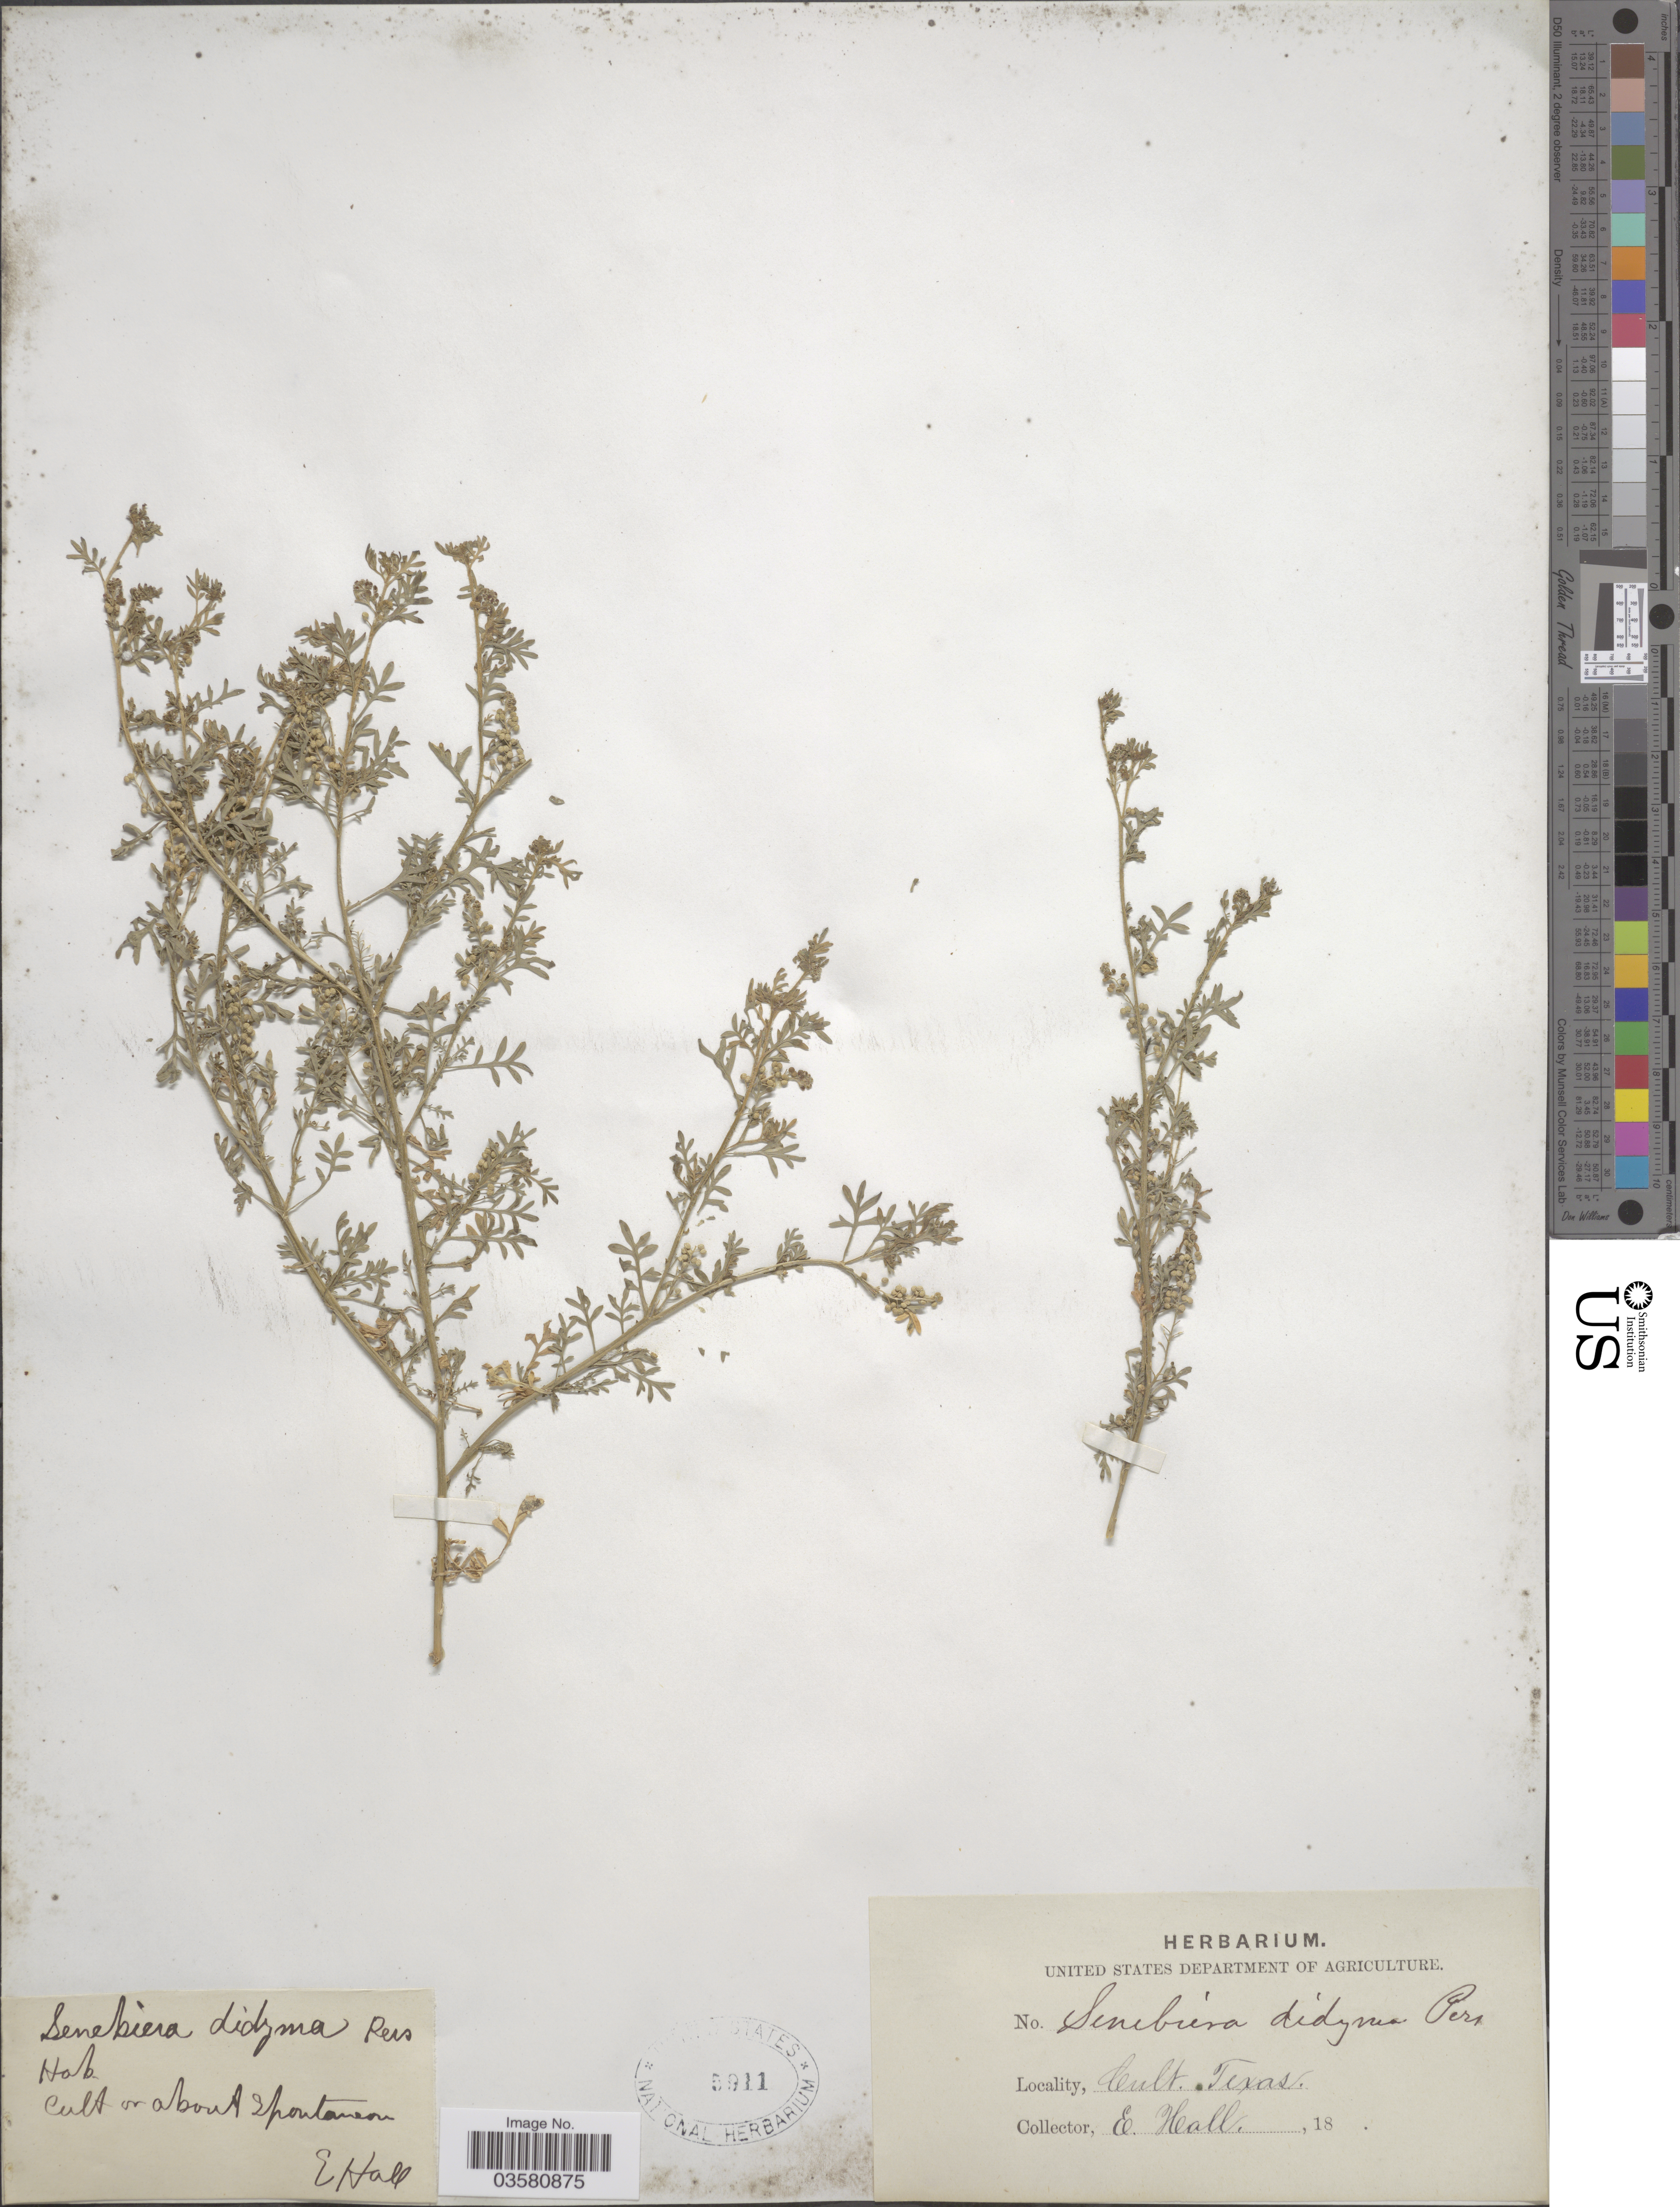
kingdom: Plantae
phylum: Tracheophyta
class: Magnoliopsida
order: Brassicales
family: Brassicaceae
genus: Lepidium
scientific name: Lepidium didymum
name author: L.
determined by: Strong, M. T., (US), Smithsonian Institution - National Museum of Natural History (UNITED STATES)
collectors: E. Hall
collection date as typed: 18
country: United States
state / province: Texas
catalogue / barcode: US 5911